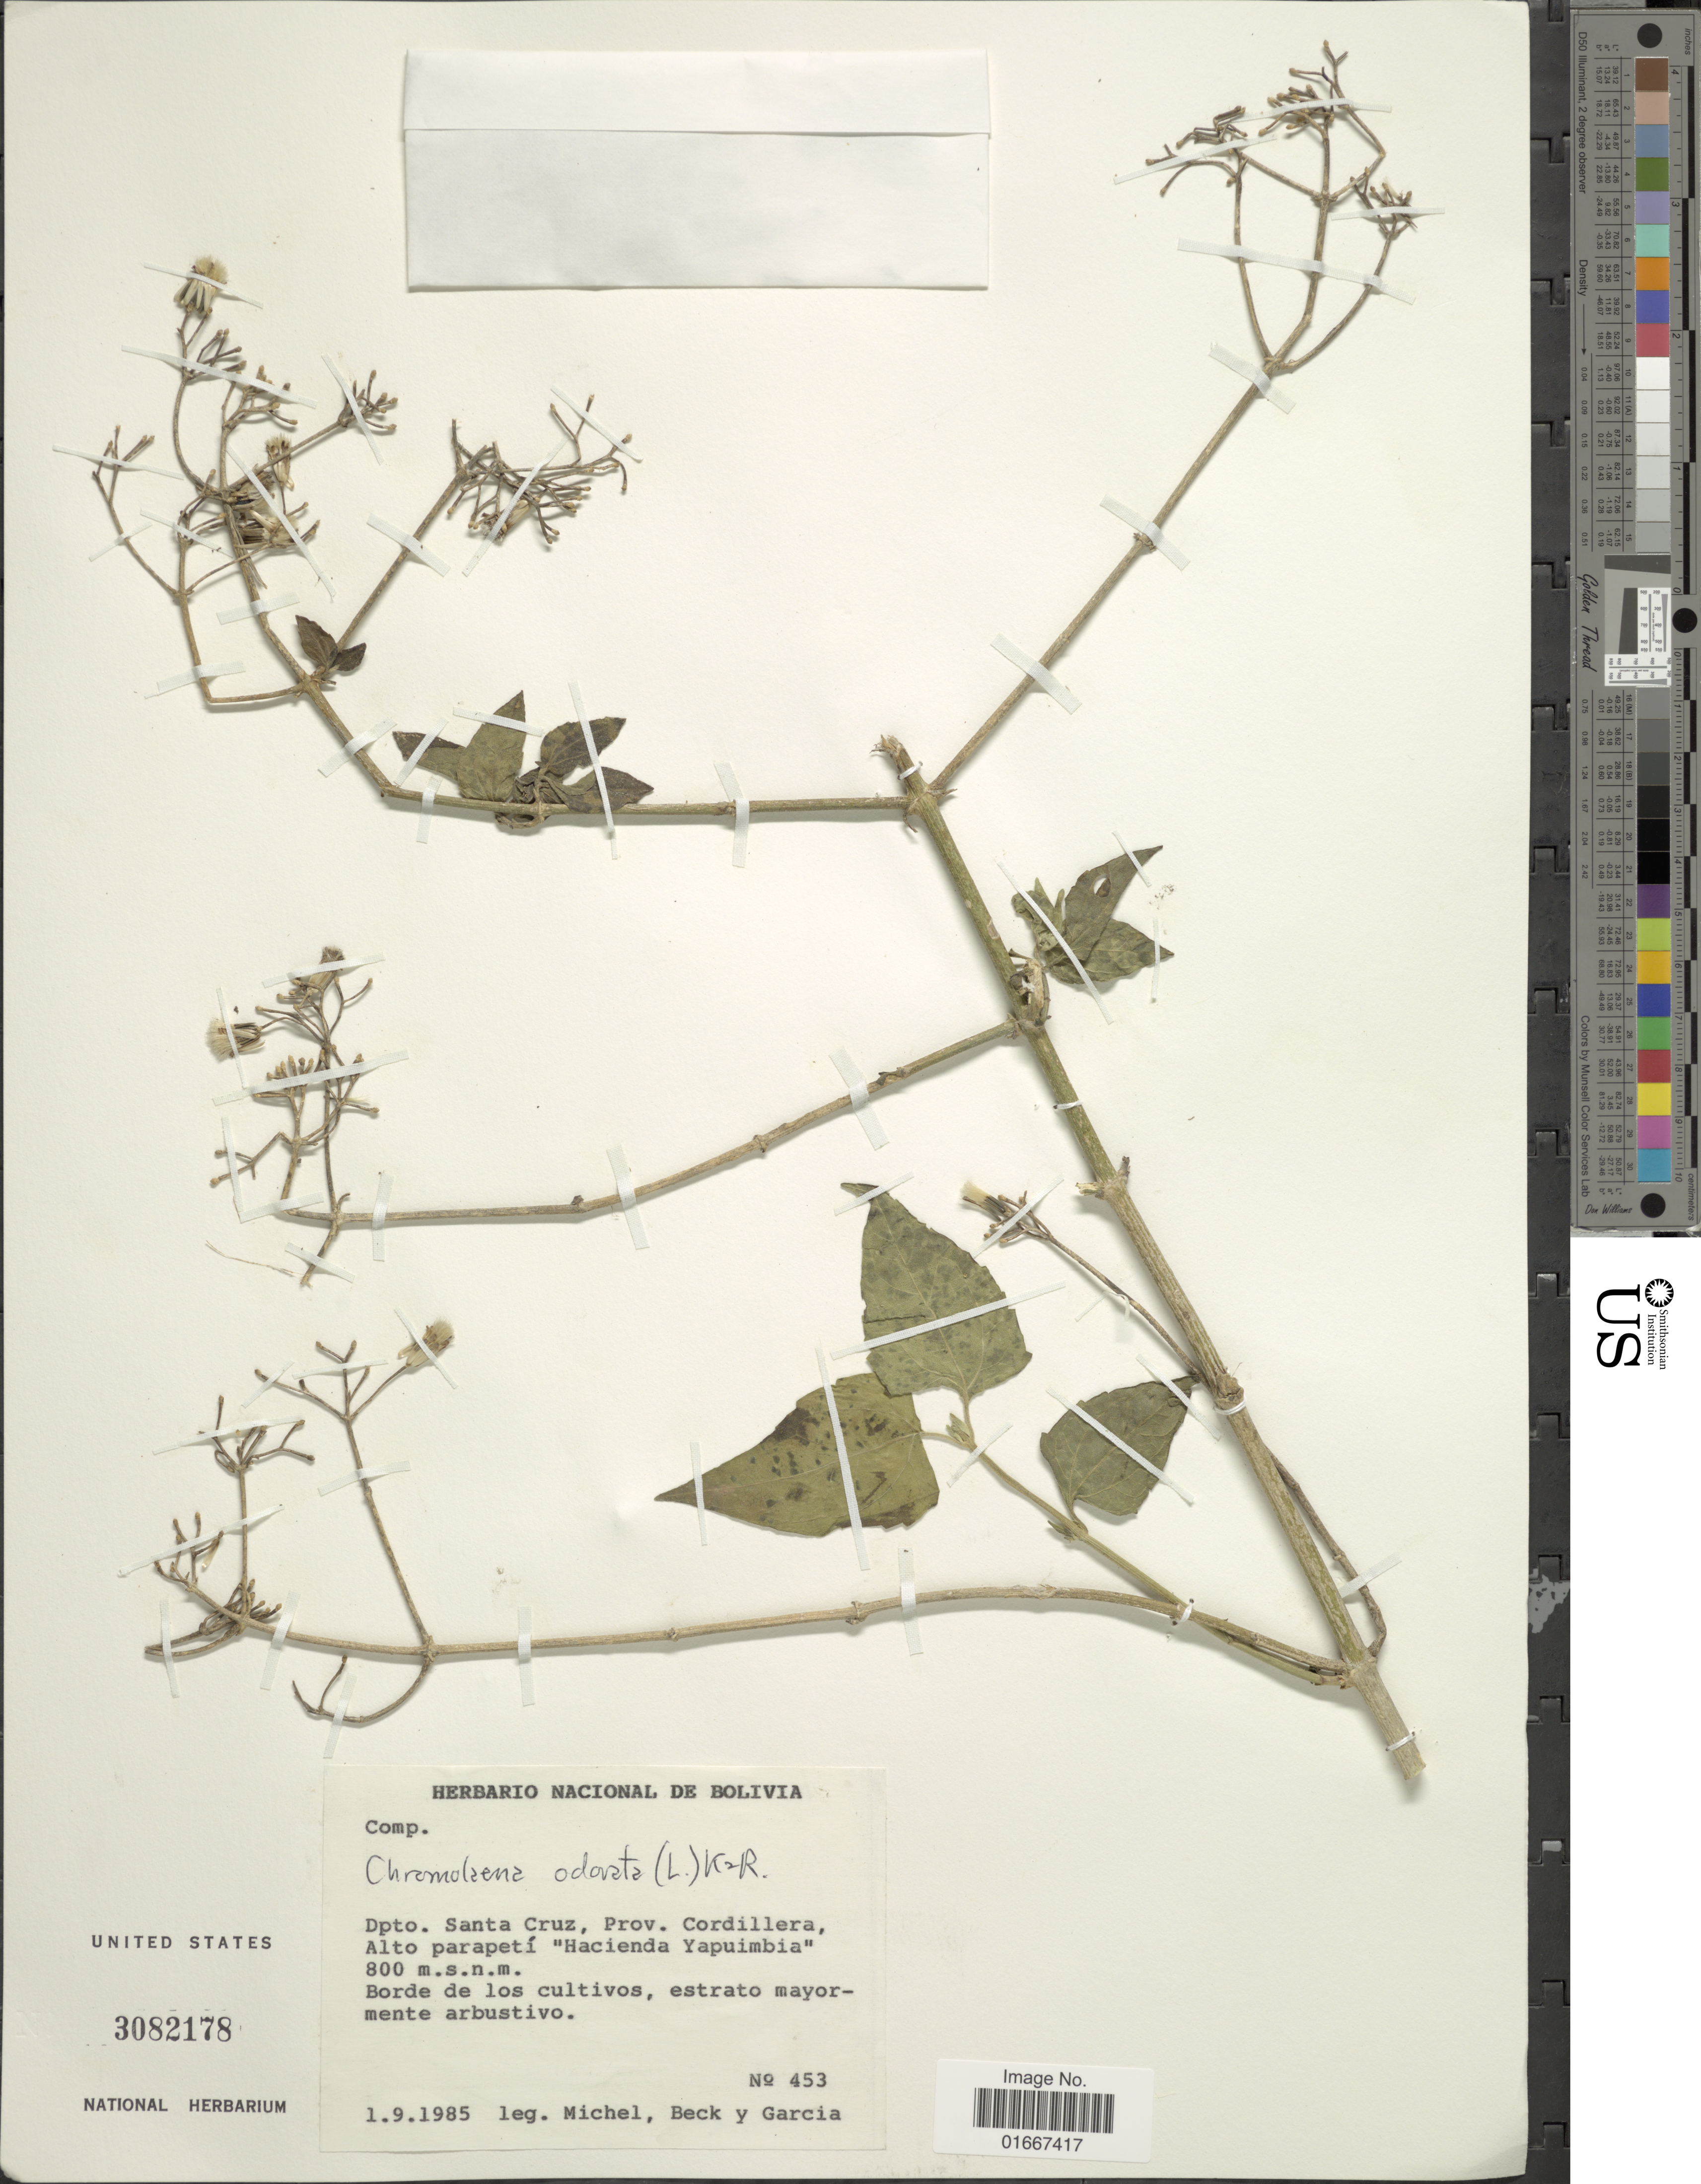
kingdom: Plantae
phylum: Tracheophyta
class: Magnoliopsida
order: Asterales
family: Asteraceae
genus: Chromolaena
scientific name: Chromolaena odorata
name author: (L.) R.M. King & H. Rob.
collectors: -. Michel, -- Beck & H. Garcia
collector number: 453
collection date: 1985-09-01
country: Bolivia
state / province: Santa Cruz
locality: Prov. Cordillera, Alto parapeti "Hacienda Yapuimbia", Borde de los cultivos, estrato mayormente arbustivo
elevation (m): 800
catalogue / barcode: US 3082178